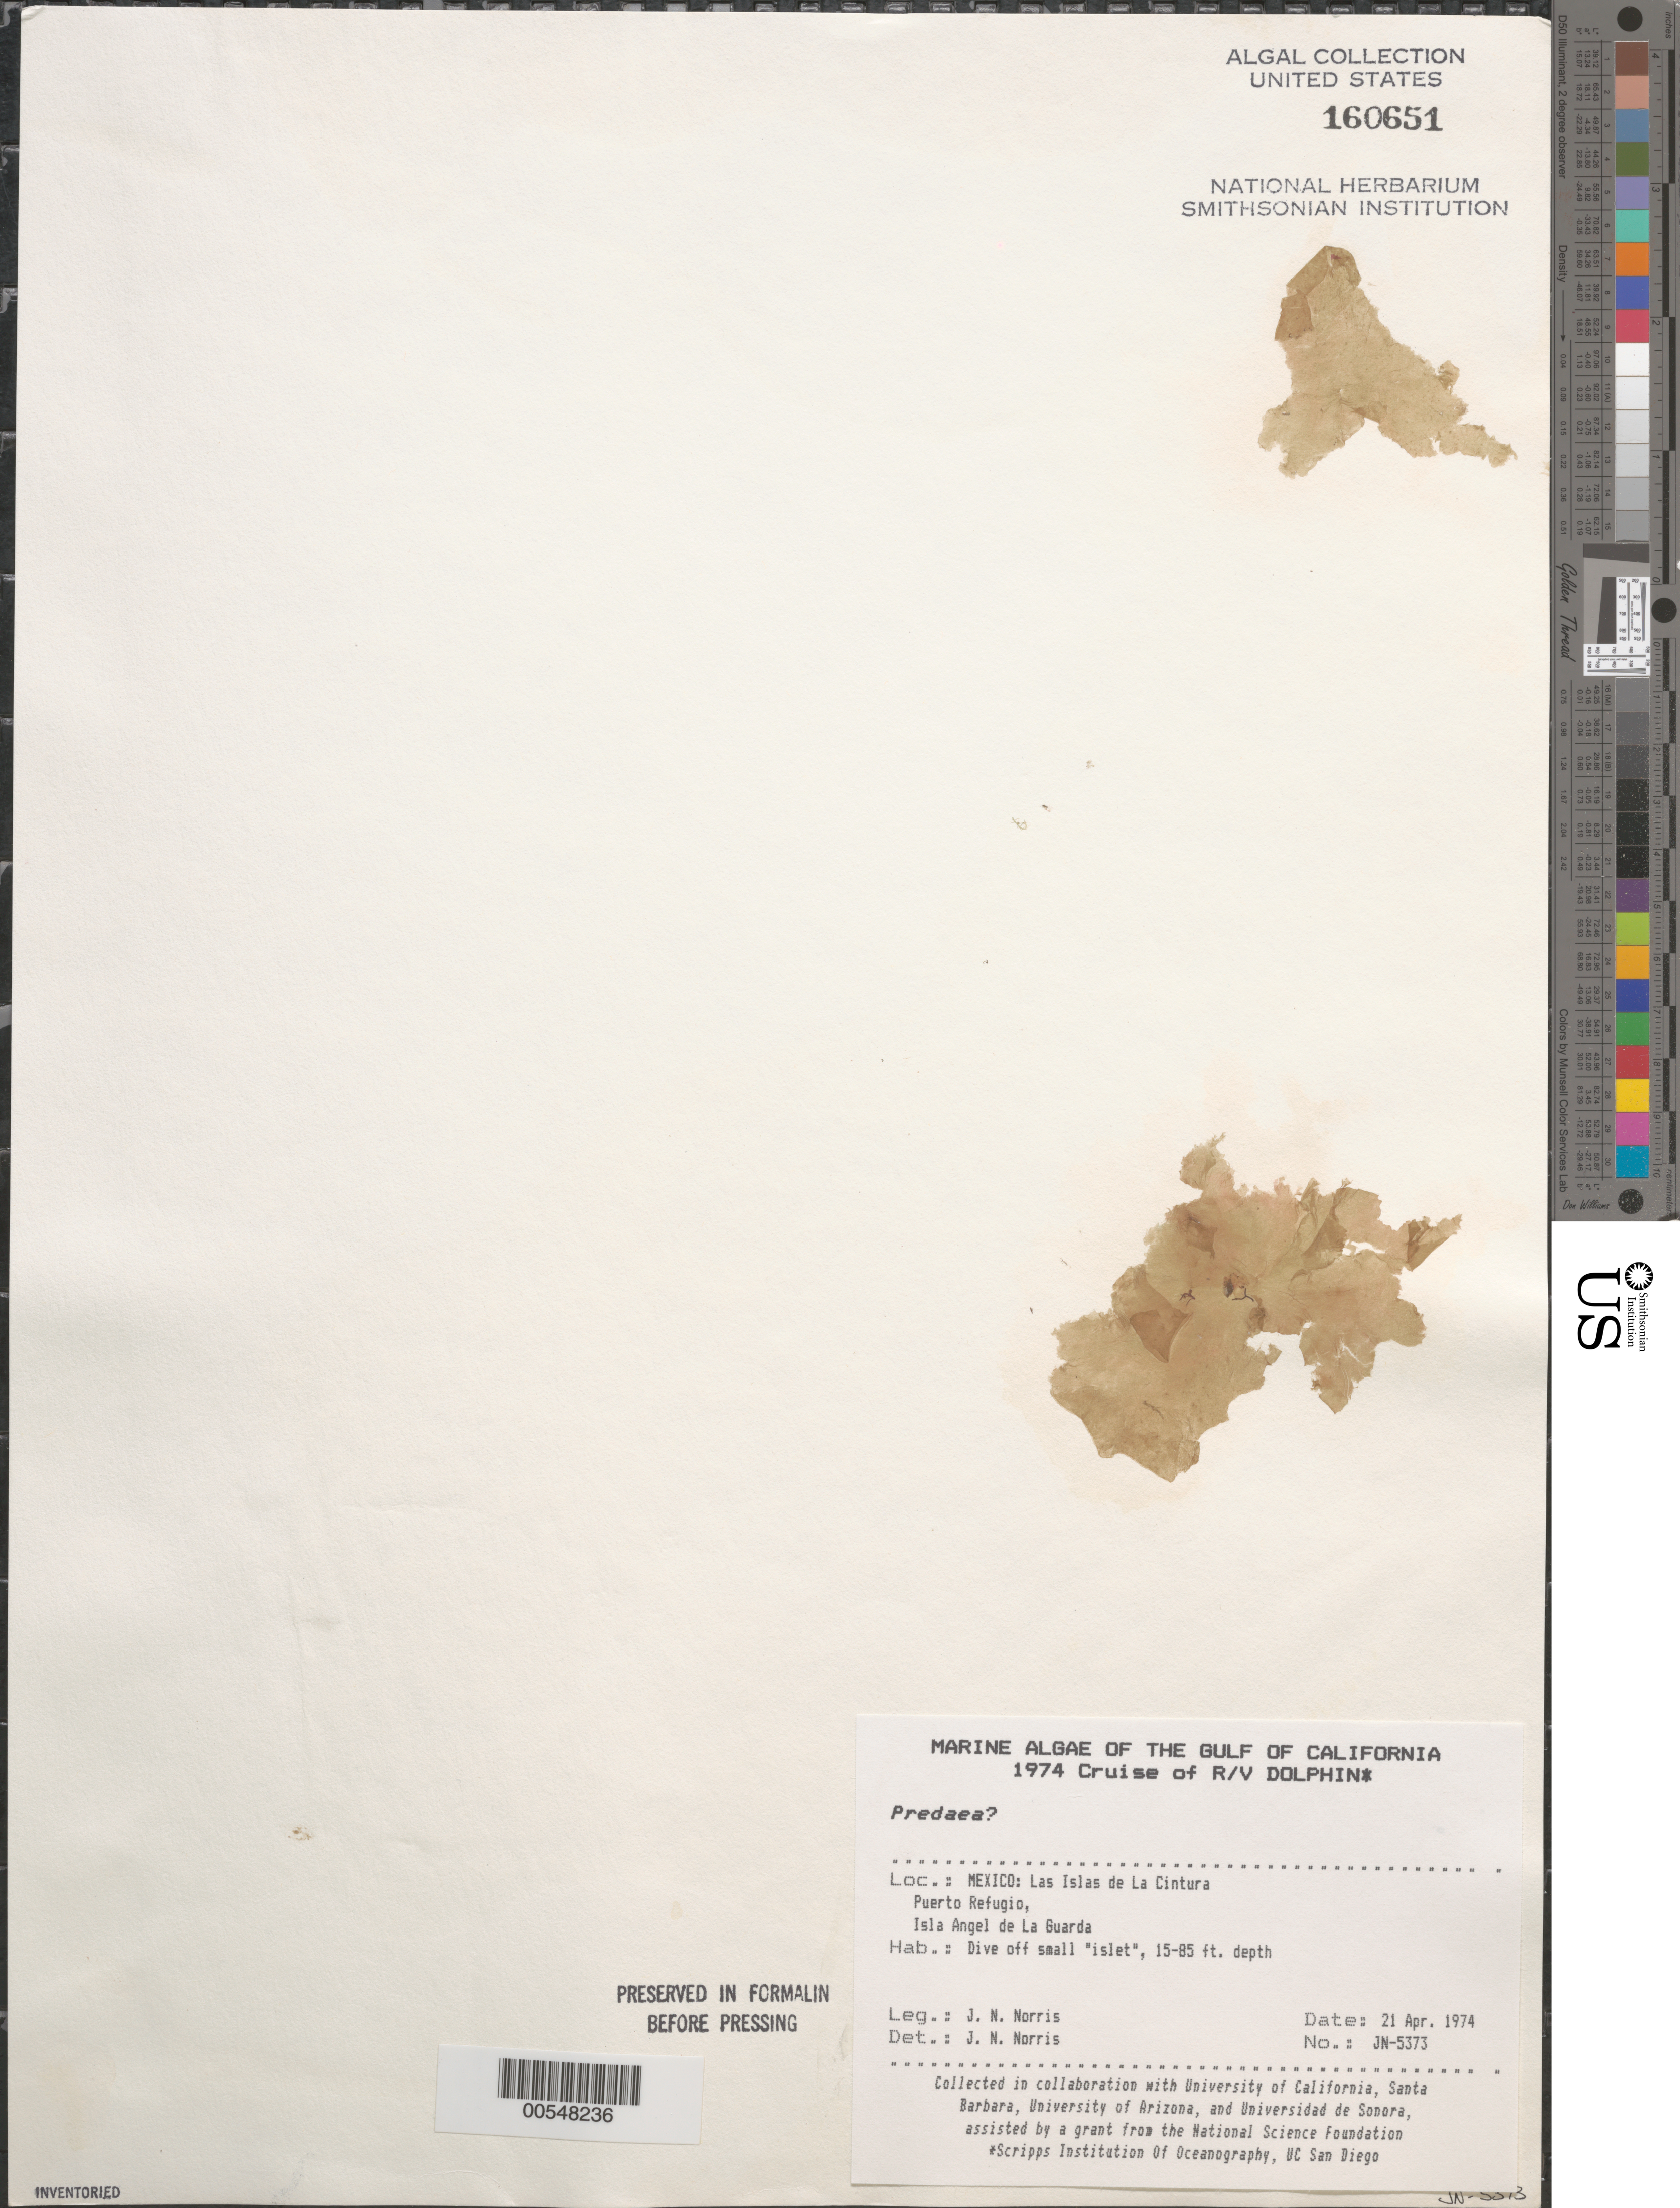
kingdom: Plantae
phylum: Rhodophyta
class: Florideophyceae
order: Nemastomatales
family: Nemastomataceae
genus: Predaea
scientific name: Predaea sp.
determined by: Norris, James N.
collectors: J. N. Norris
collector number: JN-5373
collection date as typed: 21 Apr 1974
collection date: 1974-04-21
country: Mexico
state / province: Baja California Norte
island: Isla Angel de la Guarda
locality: Puerto Refugio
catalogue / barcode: US 160651